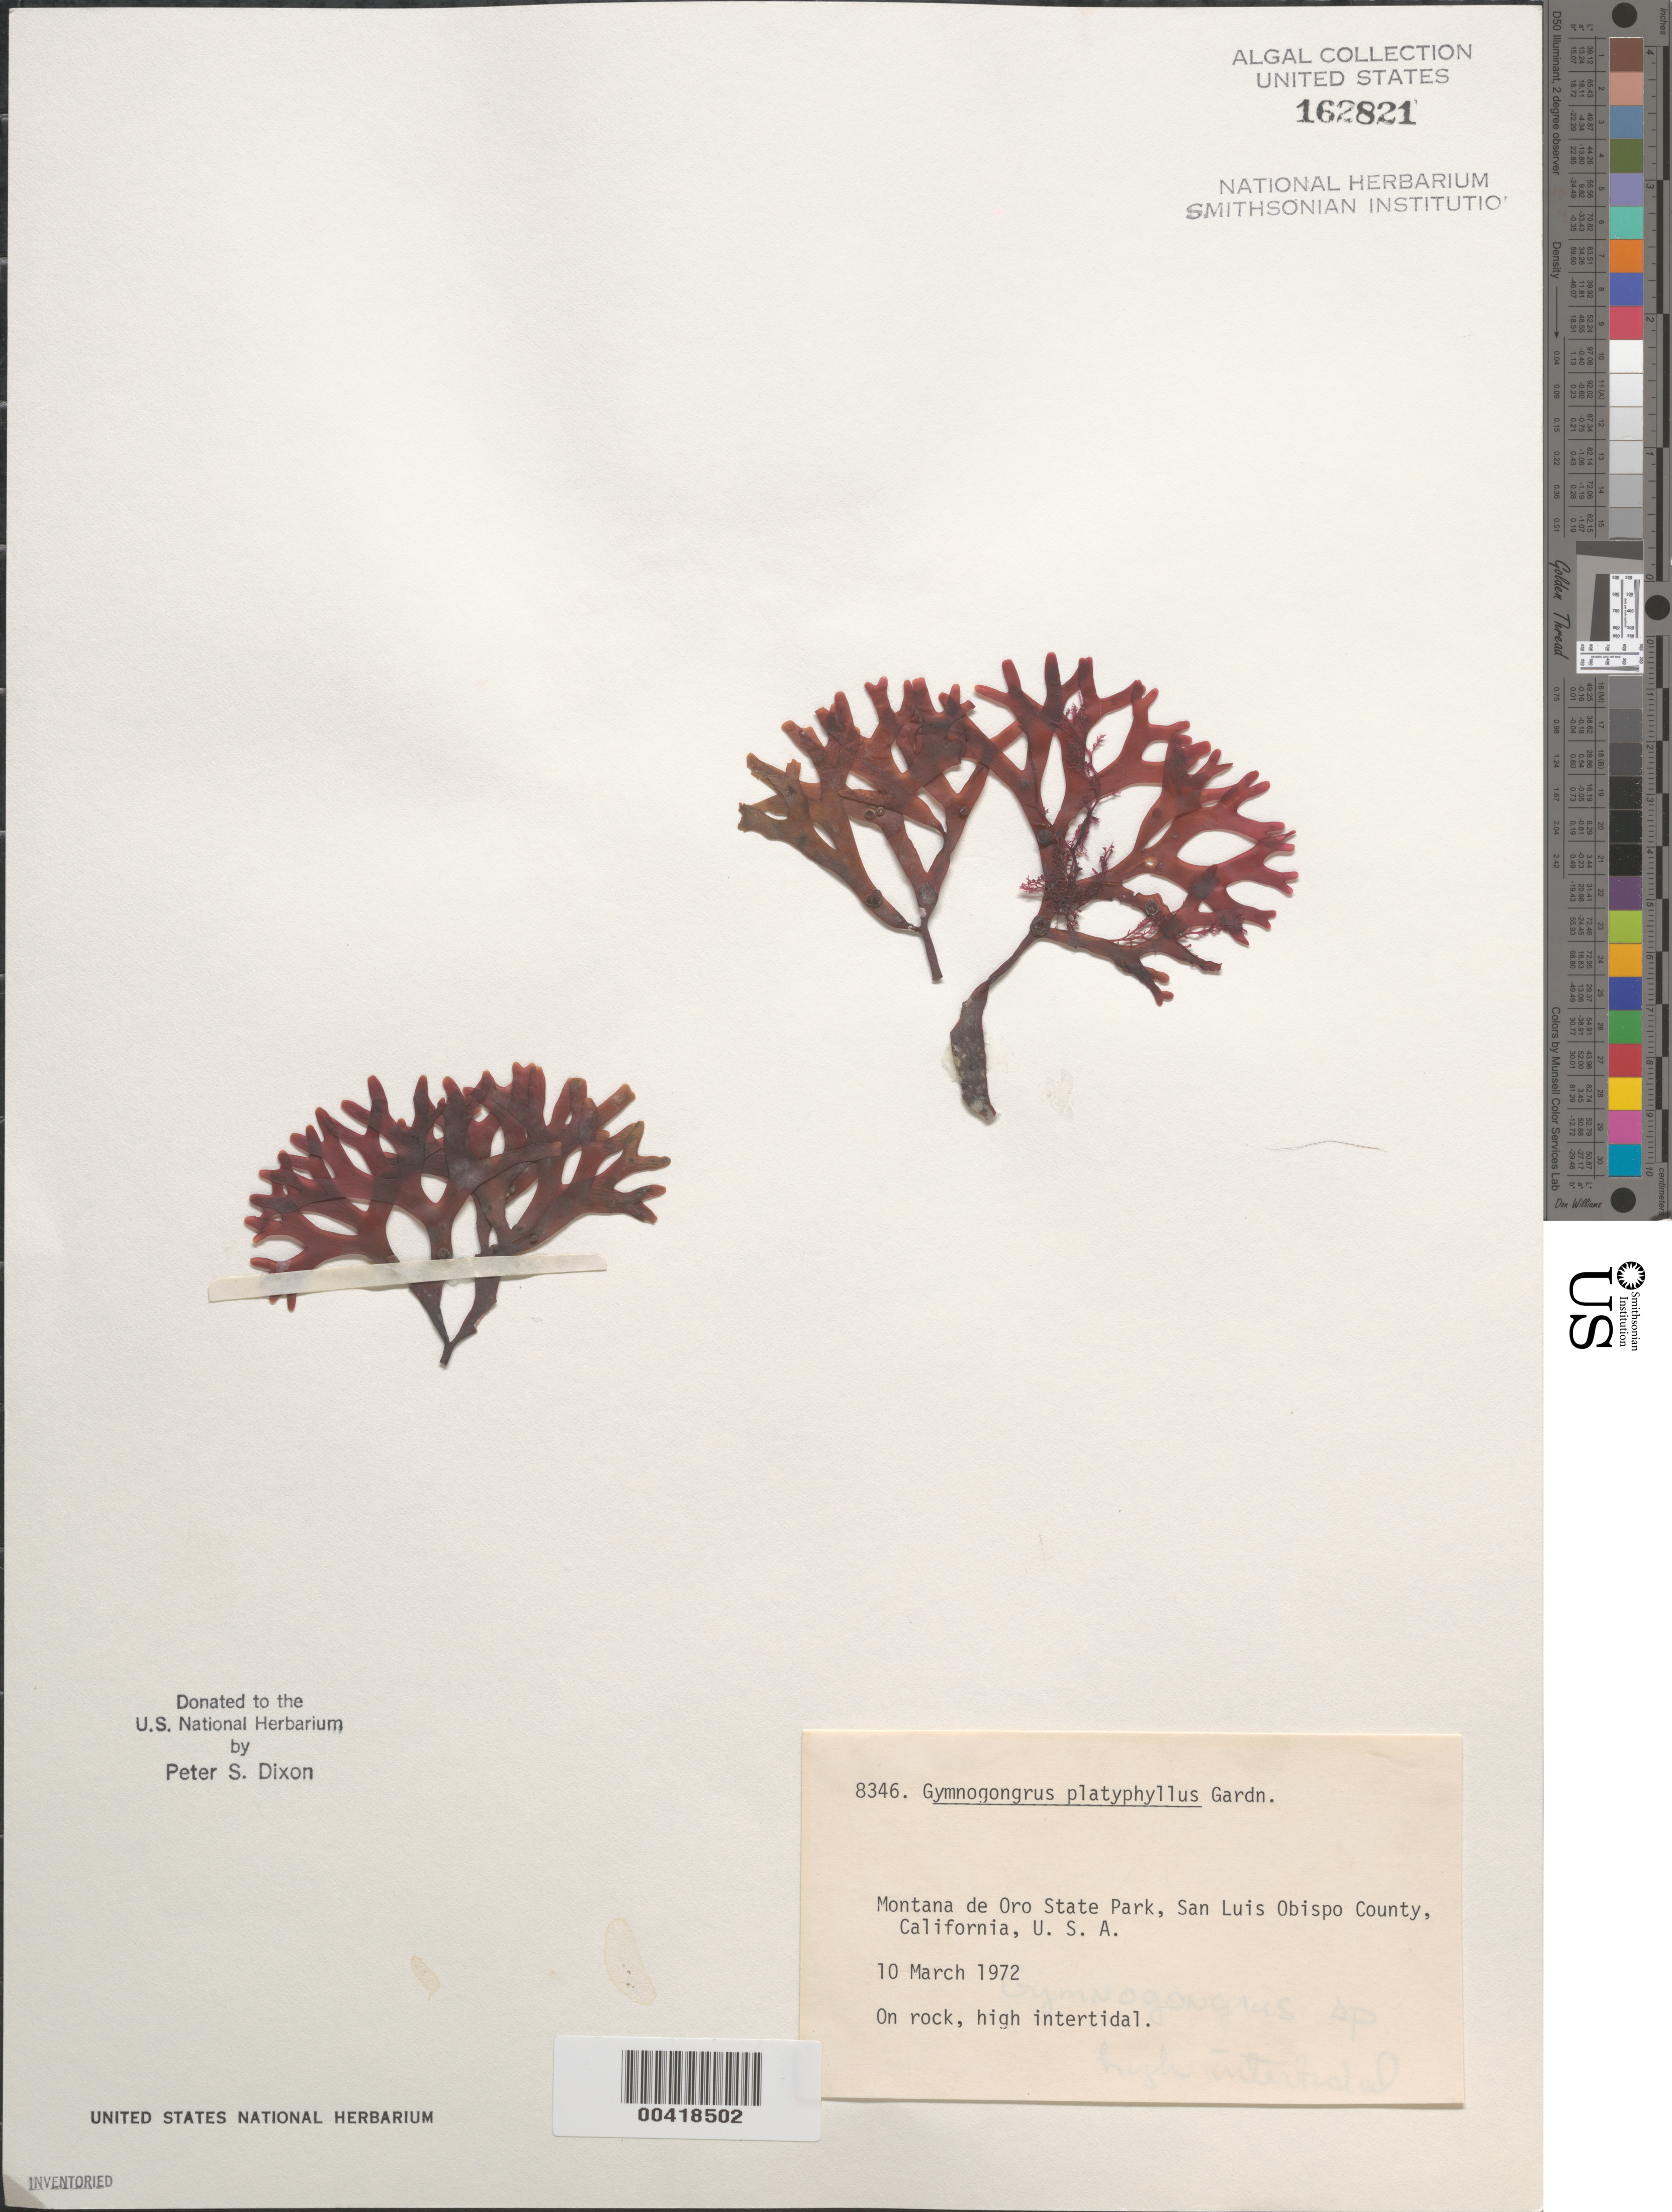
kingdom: Plantae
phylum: Rhodophyta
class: Florideophyceae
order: Gigartinales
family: Phyllophoraceae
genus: Gymnogongrus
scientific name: Gymnogongrus platyphyllus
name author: N.L. Gardner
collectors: P. S. Dixon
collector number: PSD 8346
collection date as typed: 10 Mar 1972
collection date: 1972-03-10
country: United States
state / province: California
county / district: San Luis Obispo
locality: Montana de Oro State Park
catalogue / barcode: US 162821